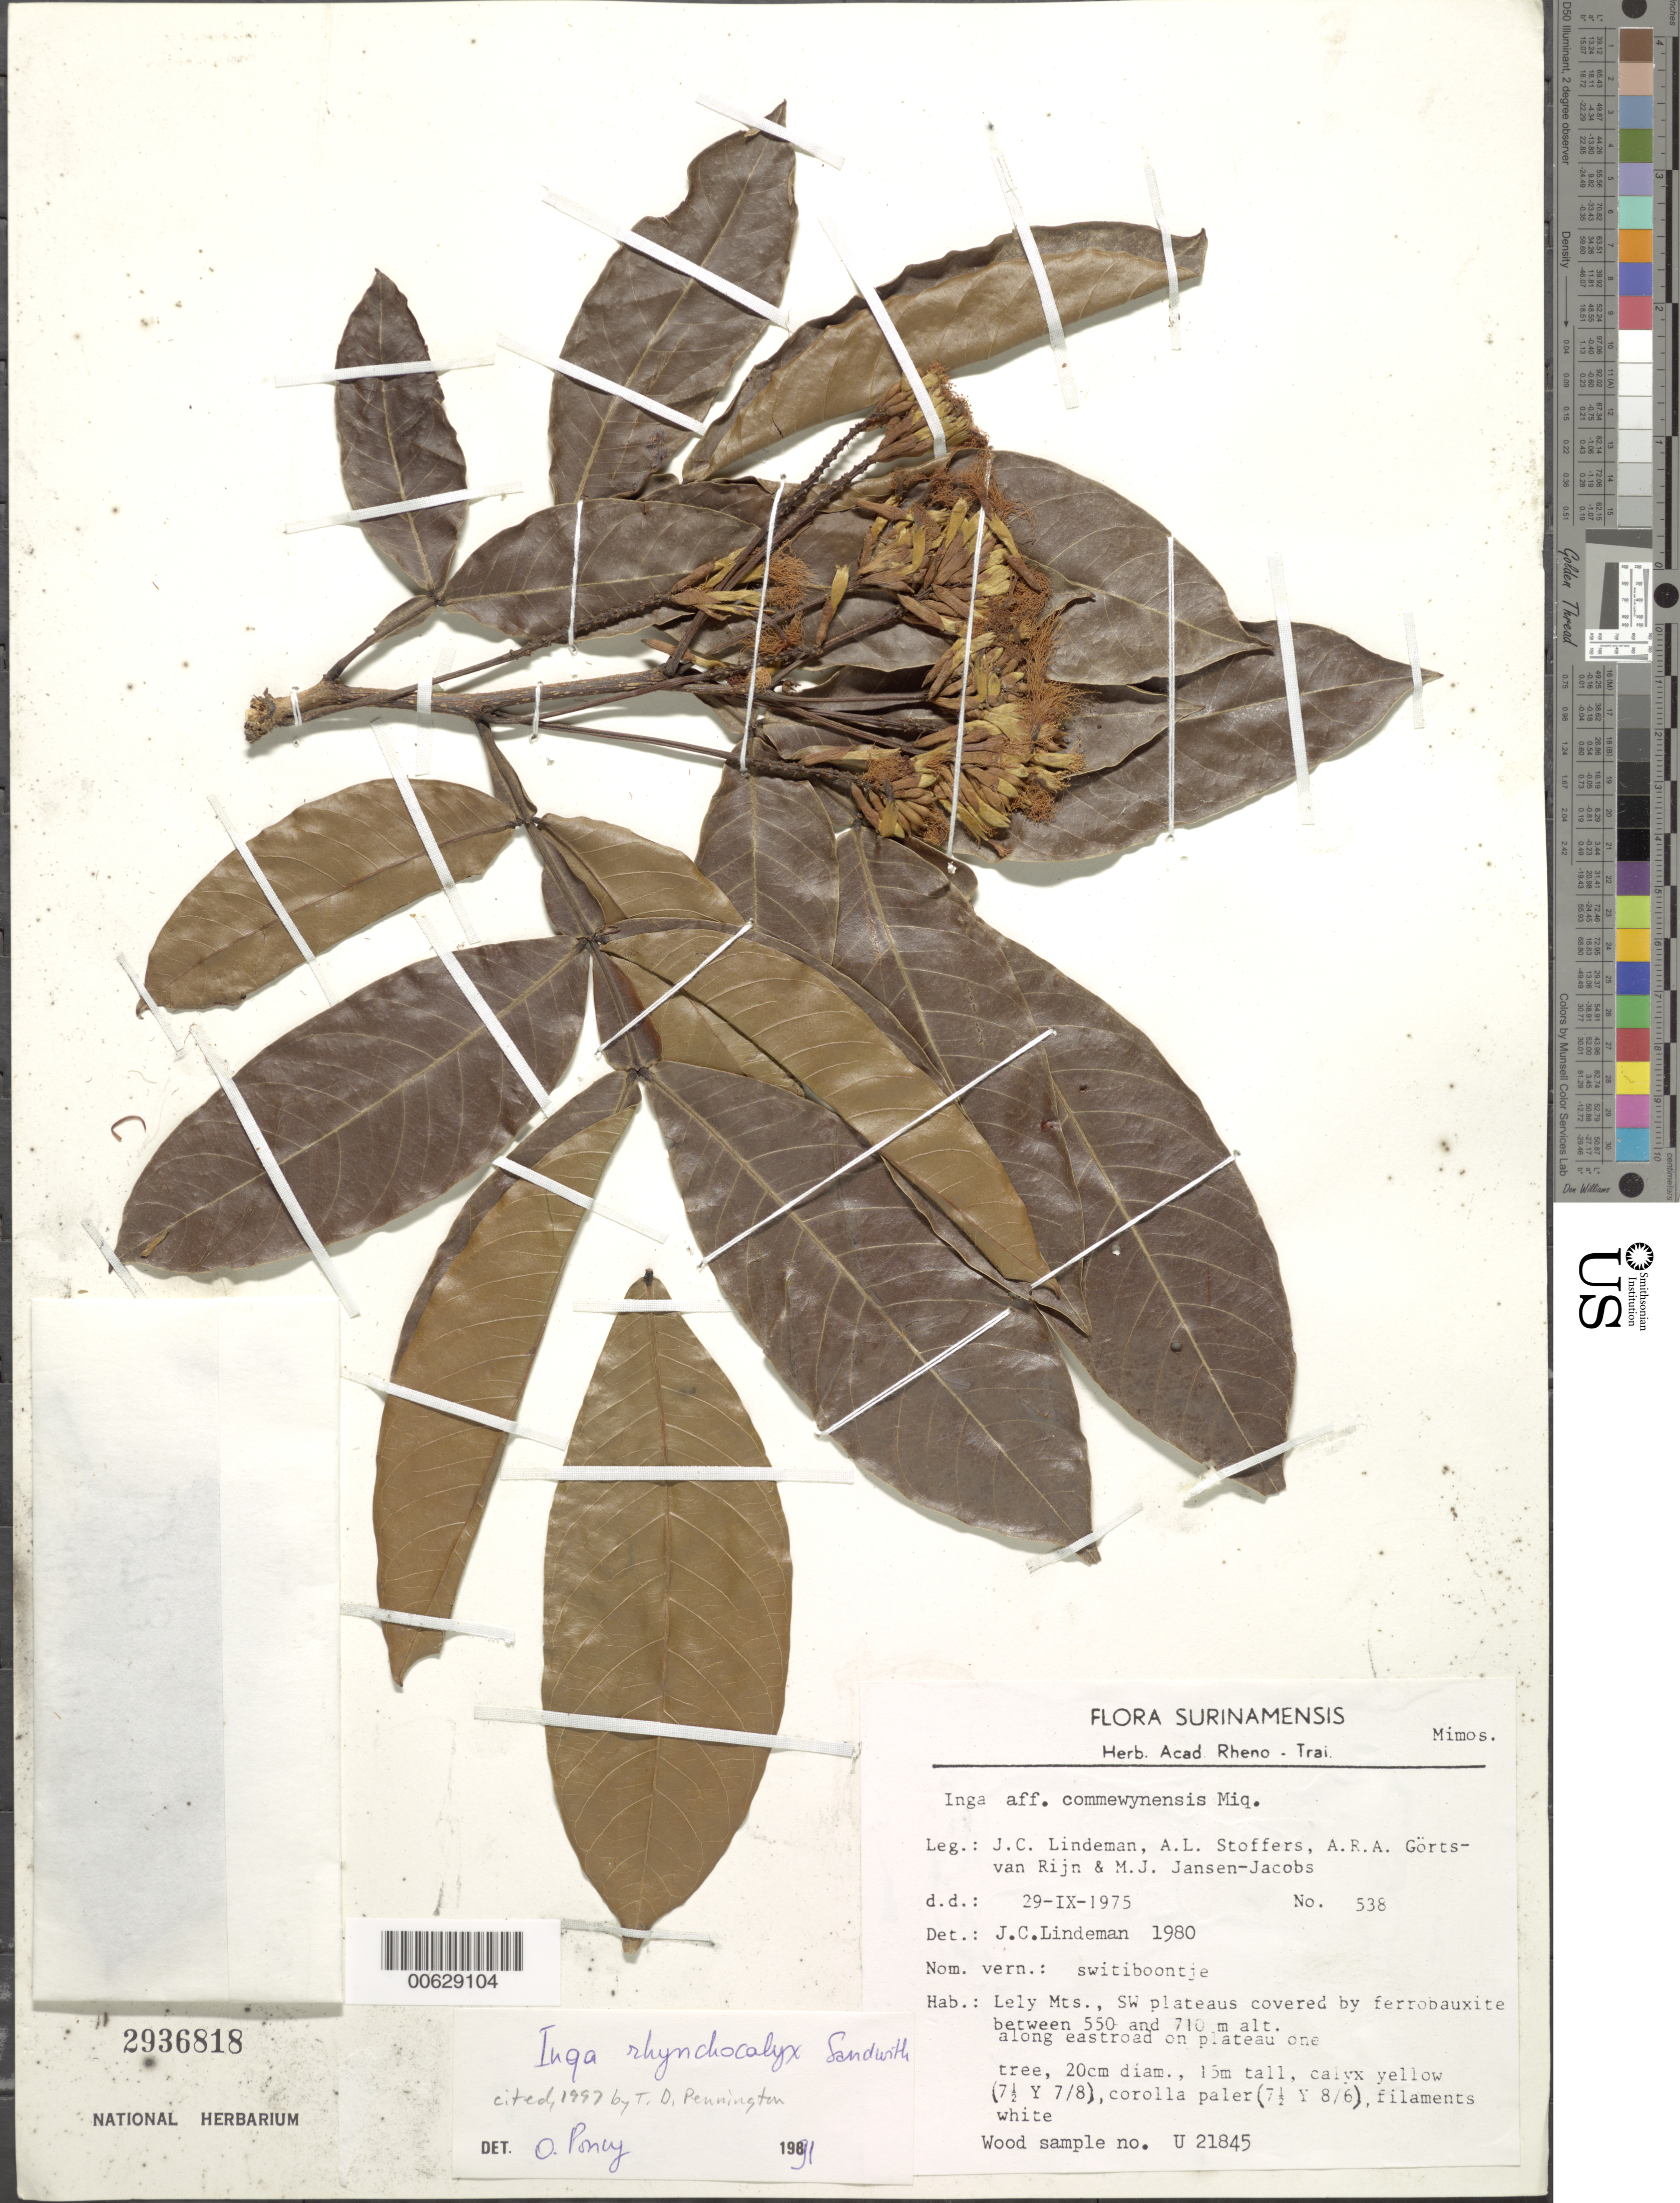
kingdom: Plantae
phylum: Tracheophyta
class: Magnoliopsida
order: Fabales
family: Fabaceae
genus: Inga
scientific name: Inga rhynchocalyx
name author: Sandwith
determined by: Poncy, O.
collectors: J. C. Lindeman, A. Stoffers, A. .R. A. Görts-van Rijn & M. J. Jansen-Jacobs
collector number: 75 538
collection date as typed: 29-Sep-75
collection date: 1975-09-29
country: Suriname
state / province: Marowijne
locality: Lely Mts., SW plateaus; along eastroad on plateau one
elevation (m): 550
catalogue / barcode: US 2936818